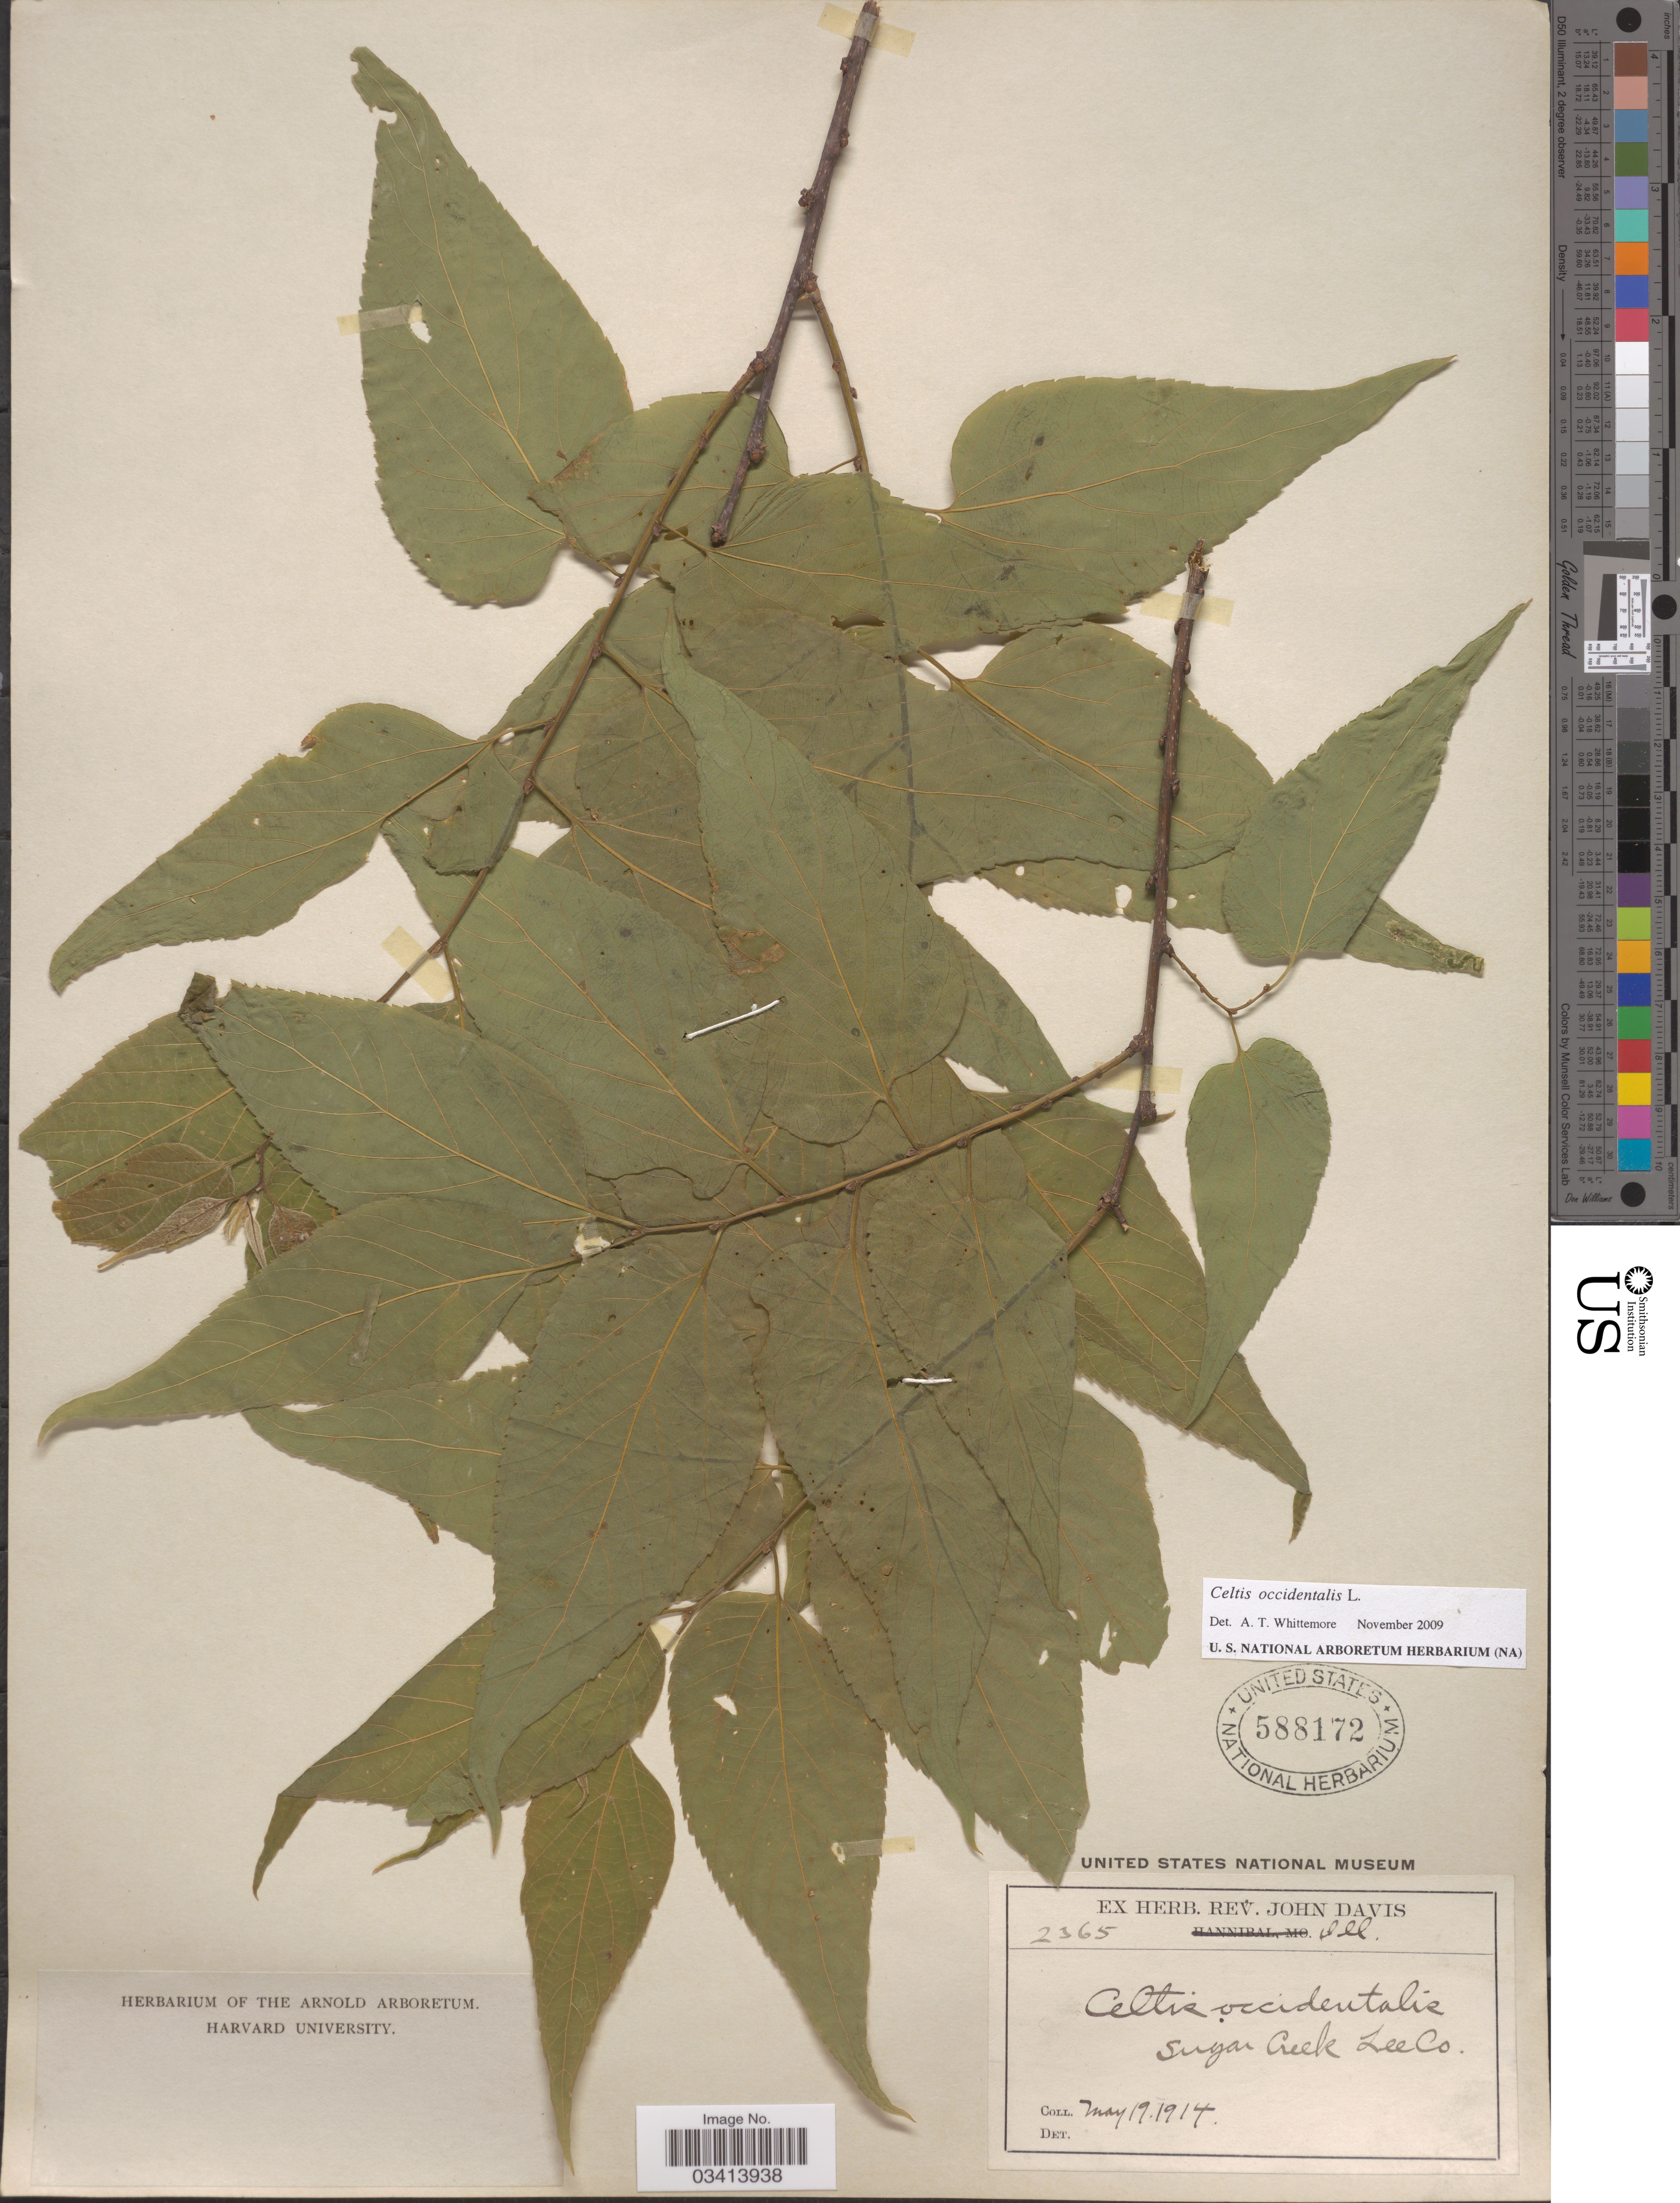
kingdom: Plantae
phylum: Tracheophyta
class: Magnoliopsida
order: Rosales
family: Cannabaceae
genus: Celtis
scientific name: Celtis occidentalis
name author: L.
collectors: ex herb. Rev. John Davis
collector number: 2365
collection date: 1914-05-19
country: United States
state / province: Illinois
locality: Sugar Creek. Lee Co.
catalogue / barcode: US 588172